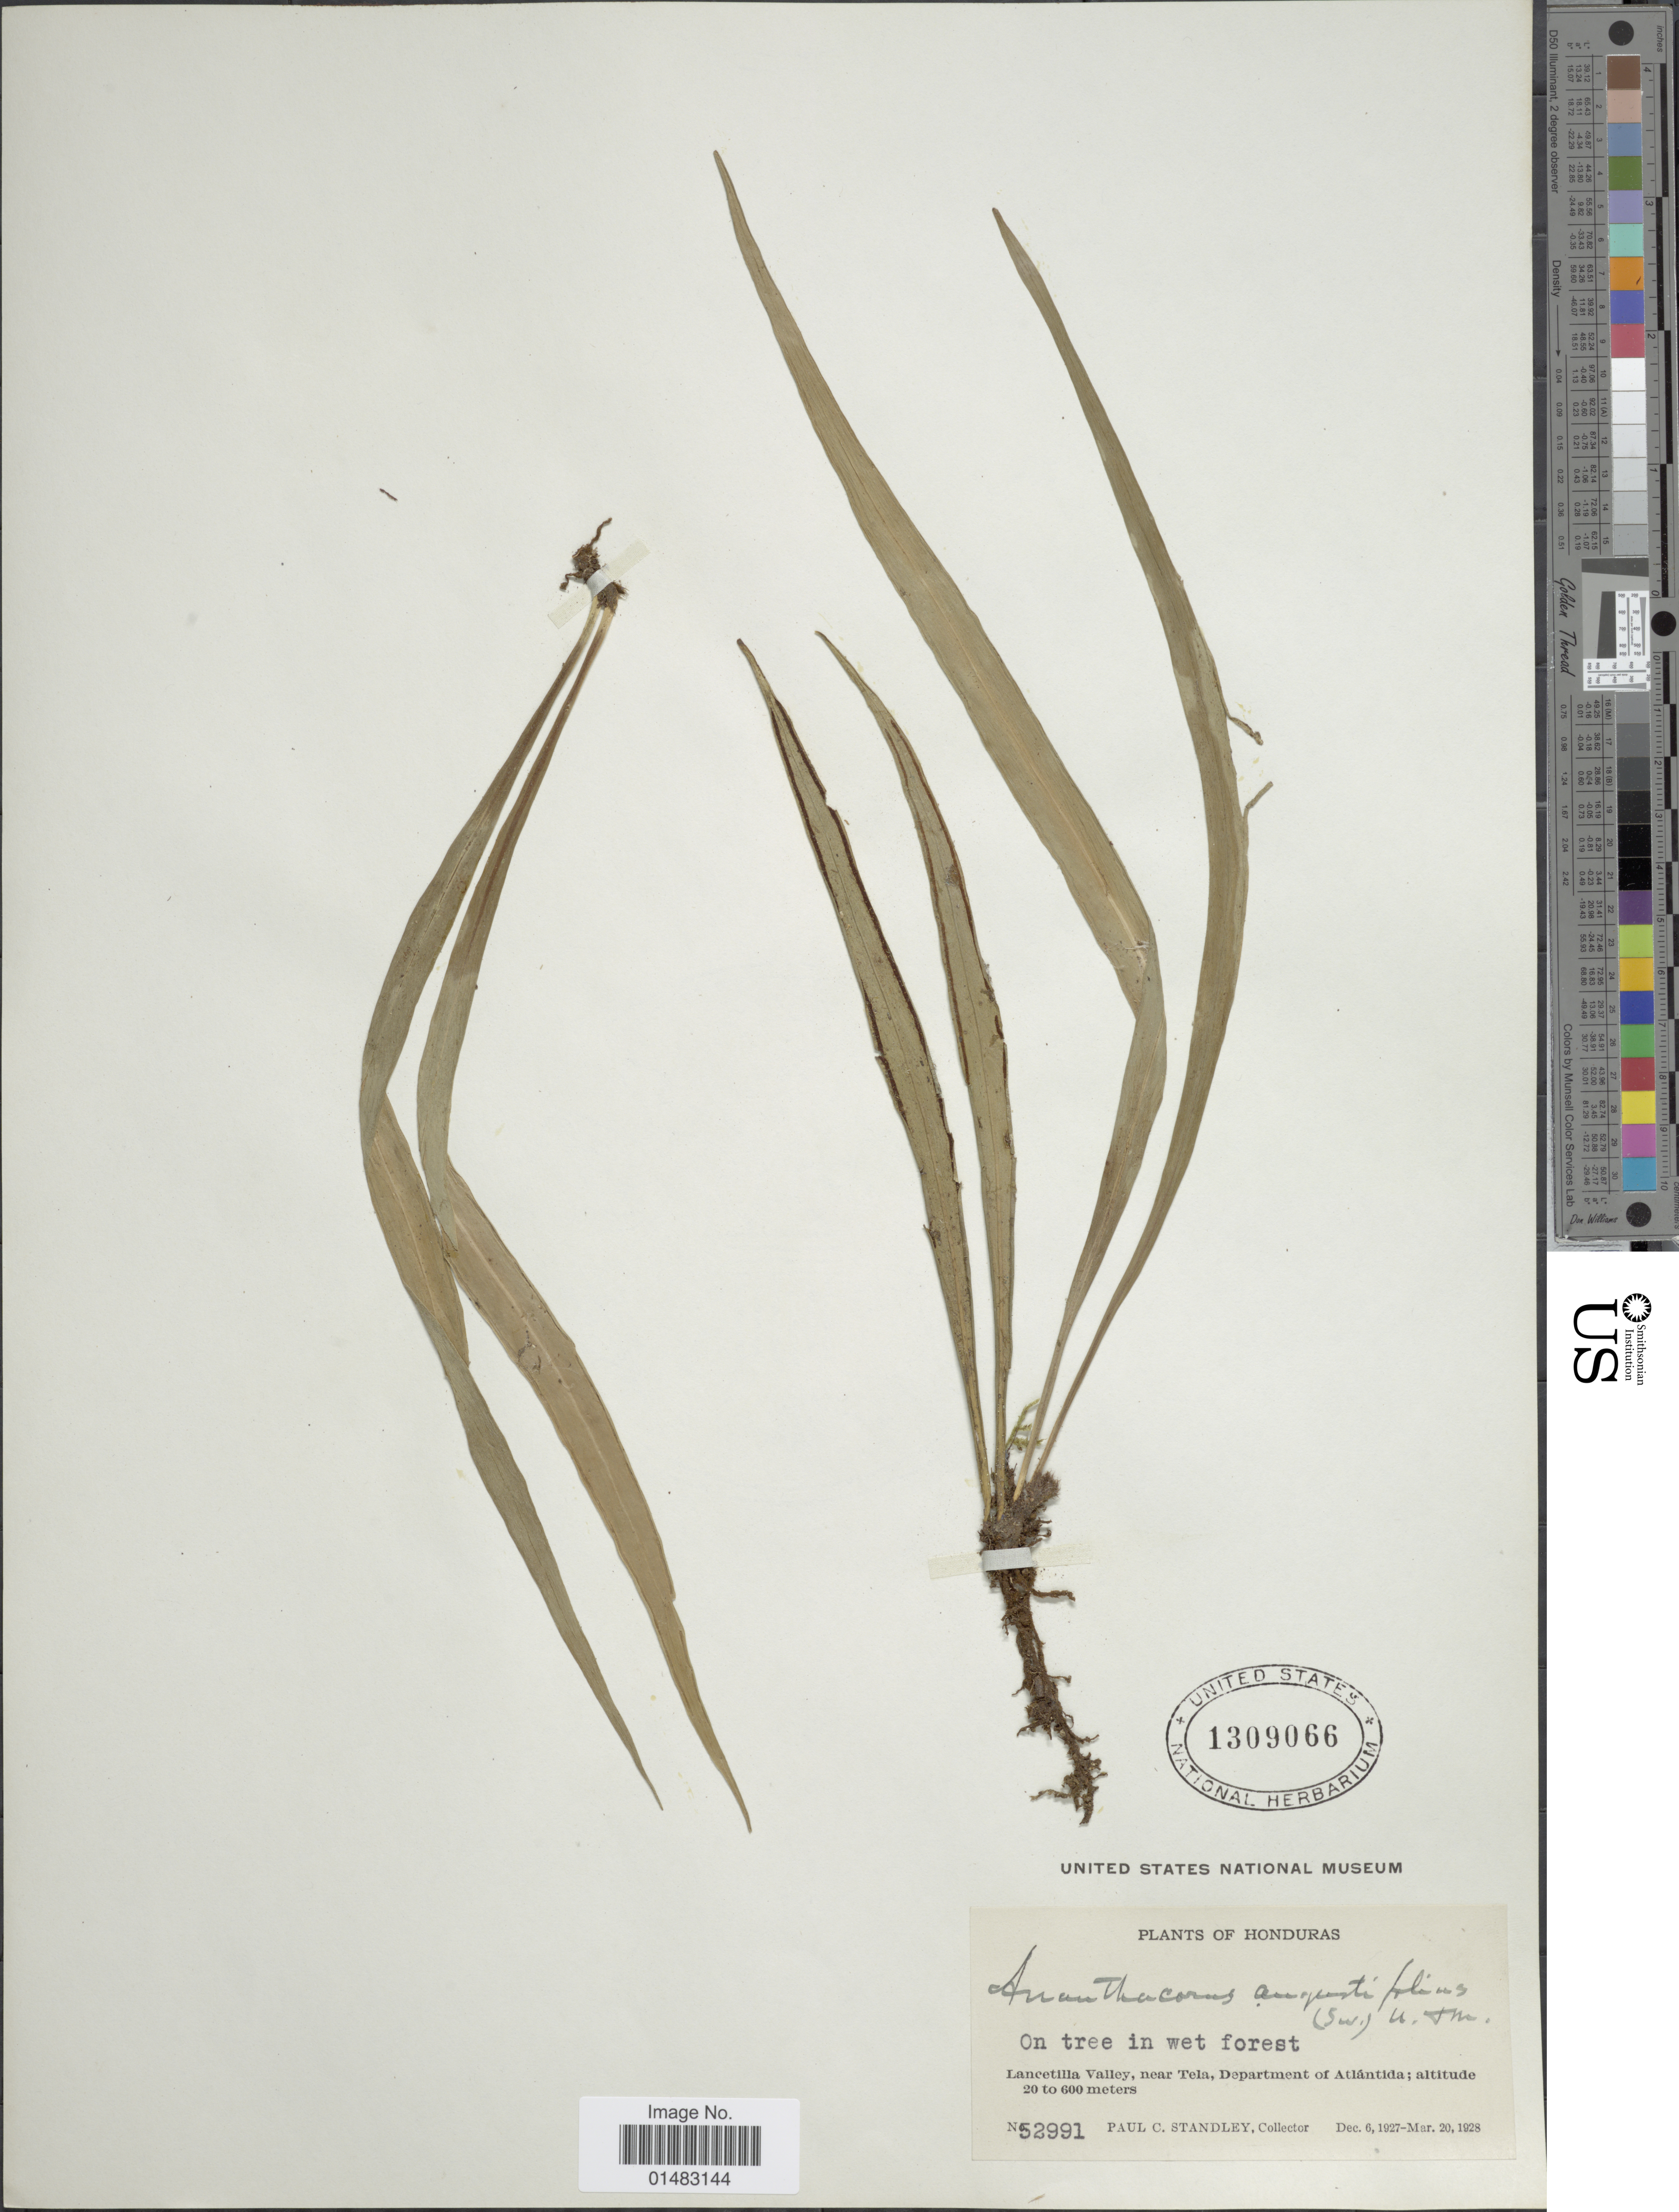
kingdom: Plantae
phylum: Tracheophyta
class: Polypodiopsida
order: Polypodiales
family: Pteridaceae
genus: Ananthacorus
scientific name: Ananthacorus angustifolius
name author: (Sw.) Underw. & Maxon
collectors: P. C. Standley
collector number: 52991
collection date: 1927-12-06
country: Honduras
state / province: Atlántida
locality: Lancetilla Valley, near Tela, Department of Atlandia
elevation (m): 20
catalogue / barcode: US 1309066